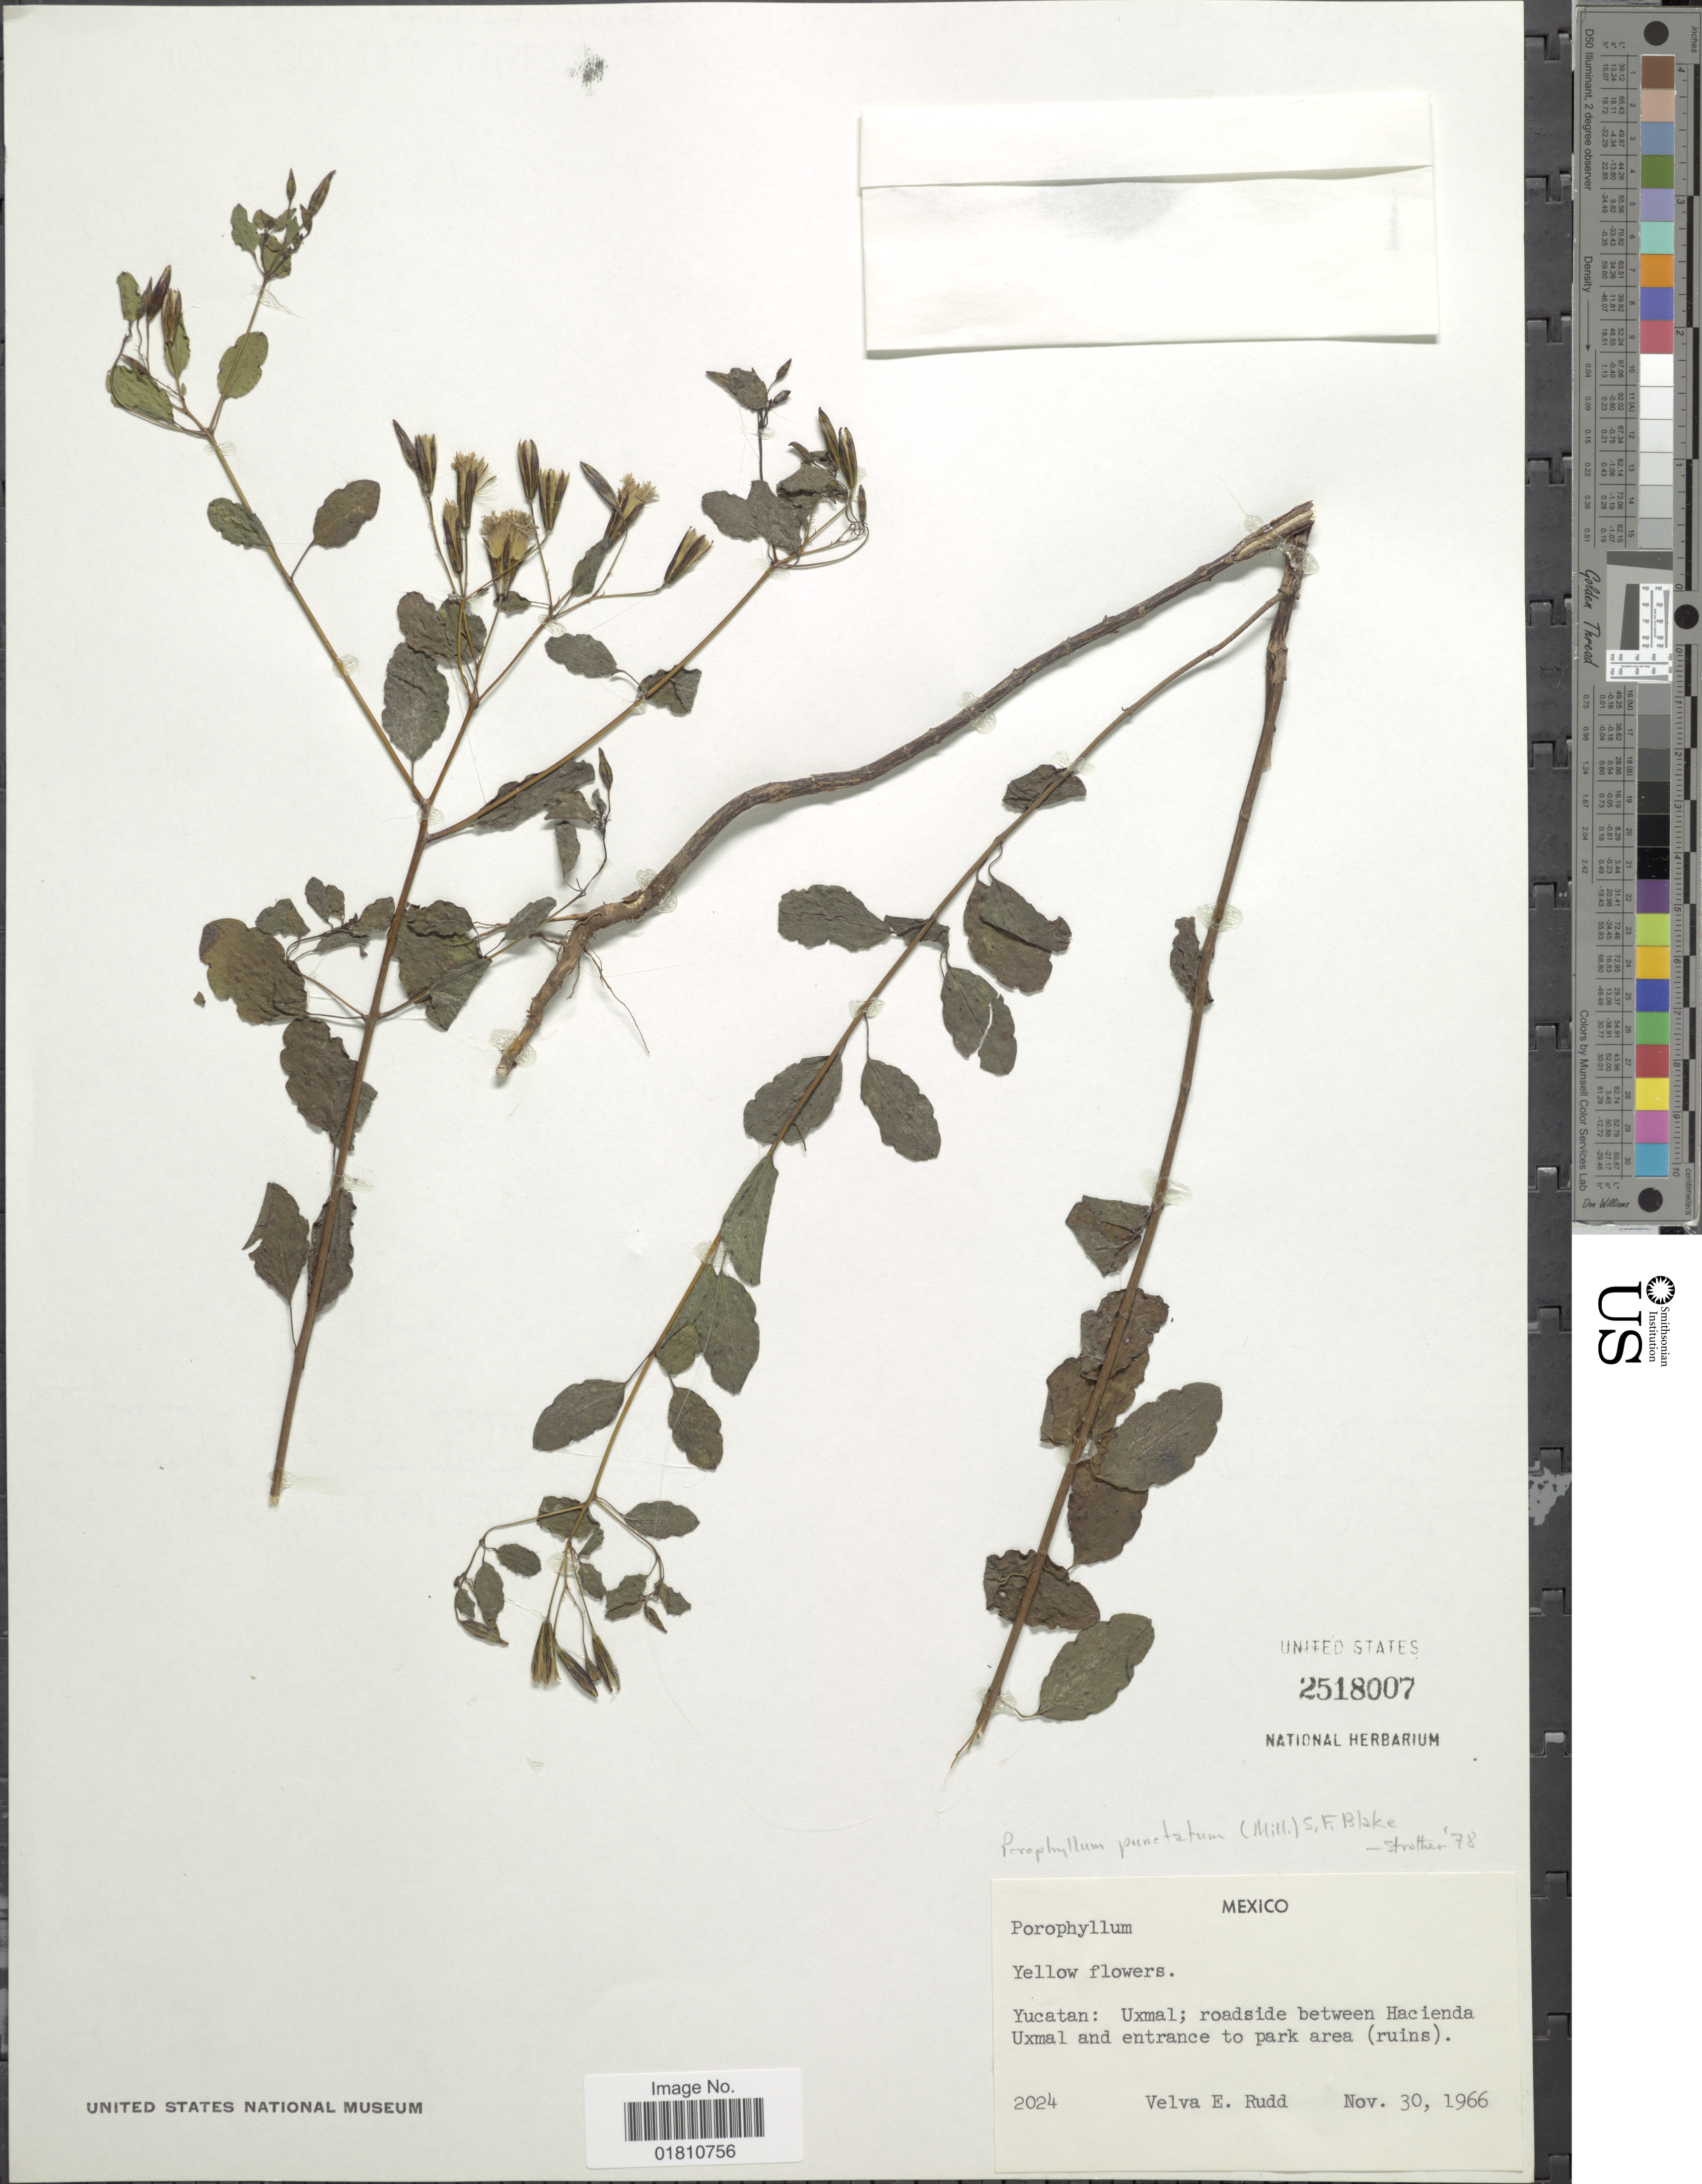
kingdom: Plantae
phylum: Tracheophyta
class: Magnoliopsida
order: Asterales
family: Asteraceae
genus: Porophyllum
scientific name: Porophyllum punctatum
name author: (Mill.) S.F. Blake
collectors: V. E. Rudd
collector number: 2024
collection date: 1966-11-30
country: Mexico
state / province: Yucatán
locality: Uxmal; roadside between Hacienda Uxmal and entrance to park area (ruins).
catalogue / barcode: US 2518007